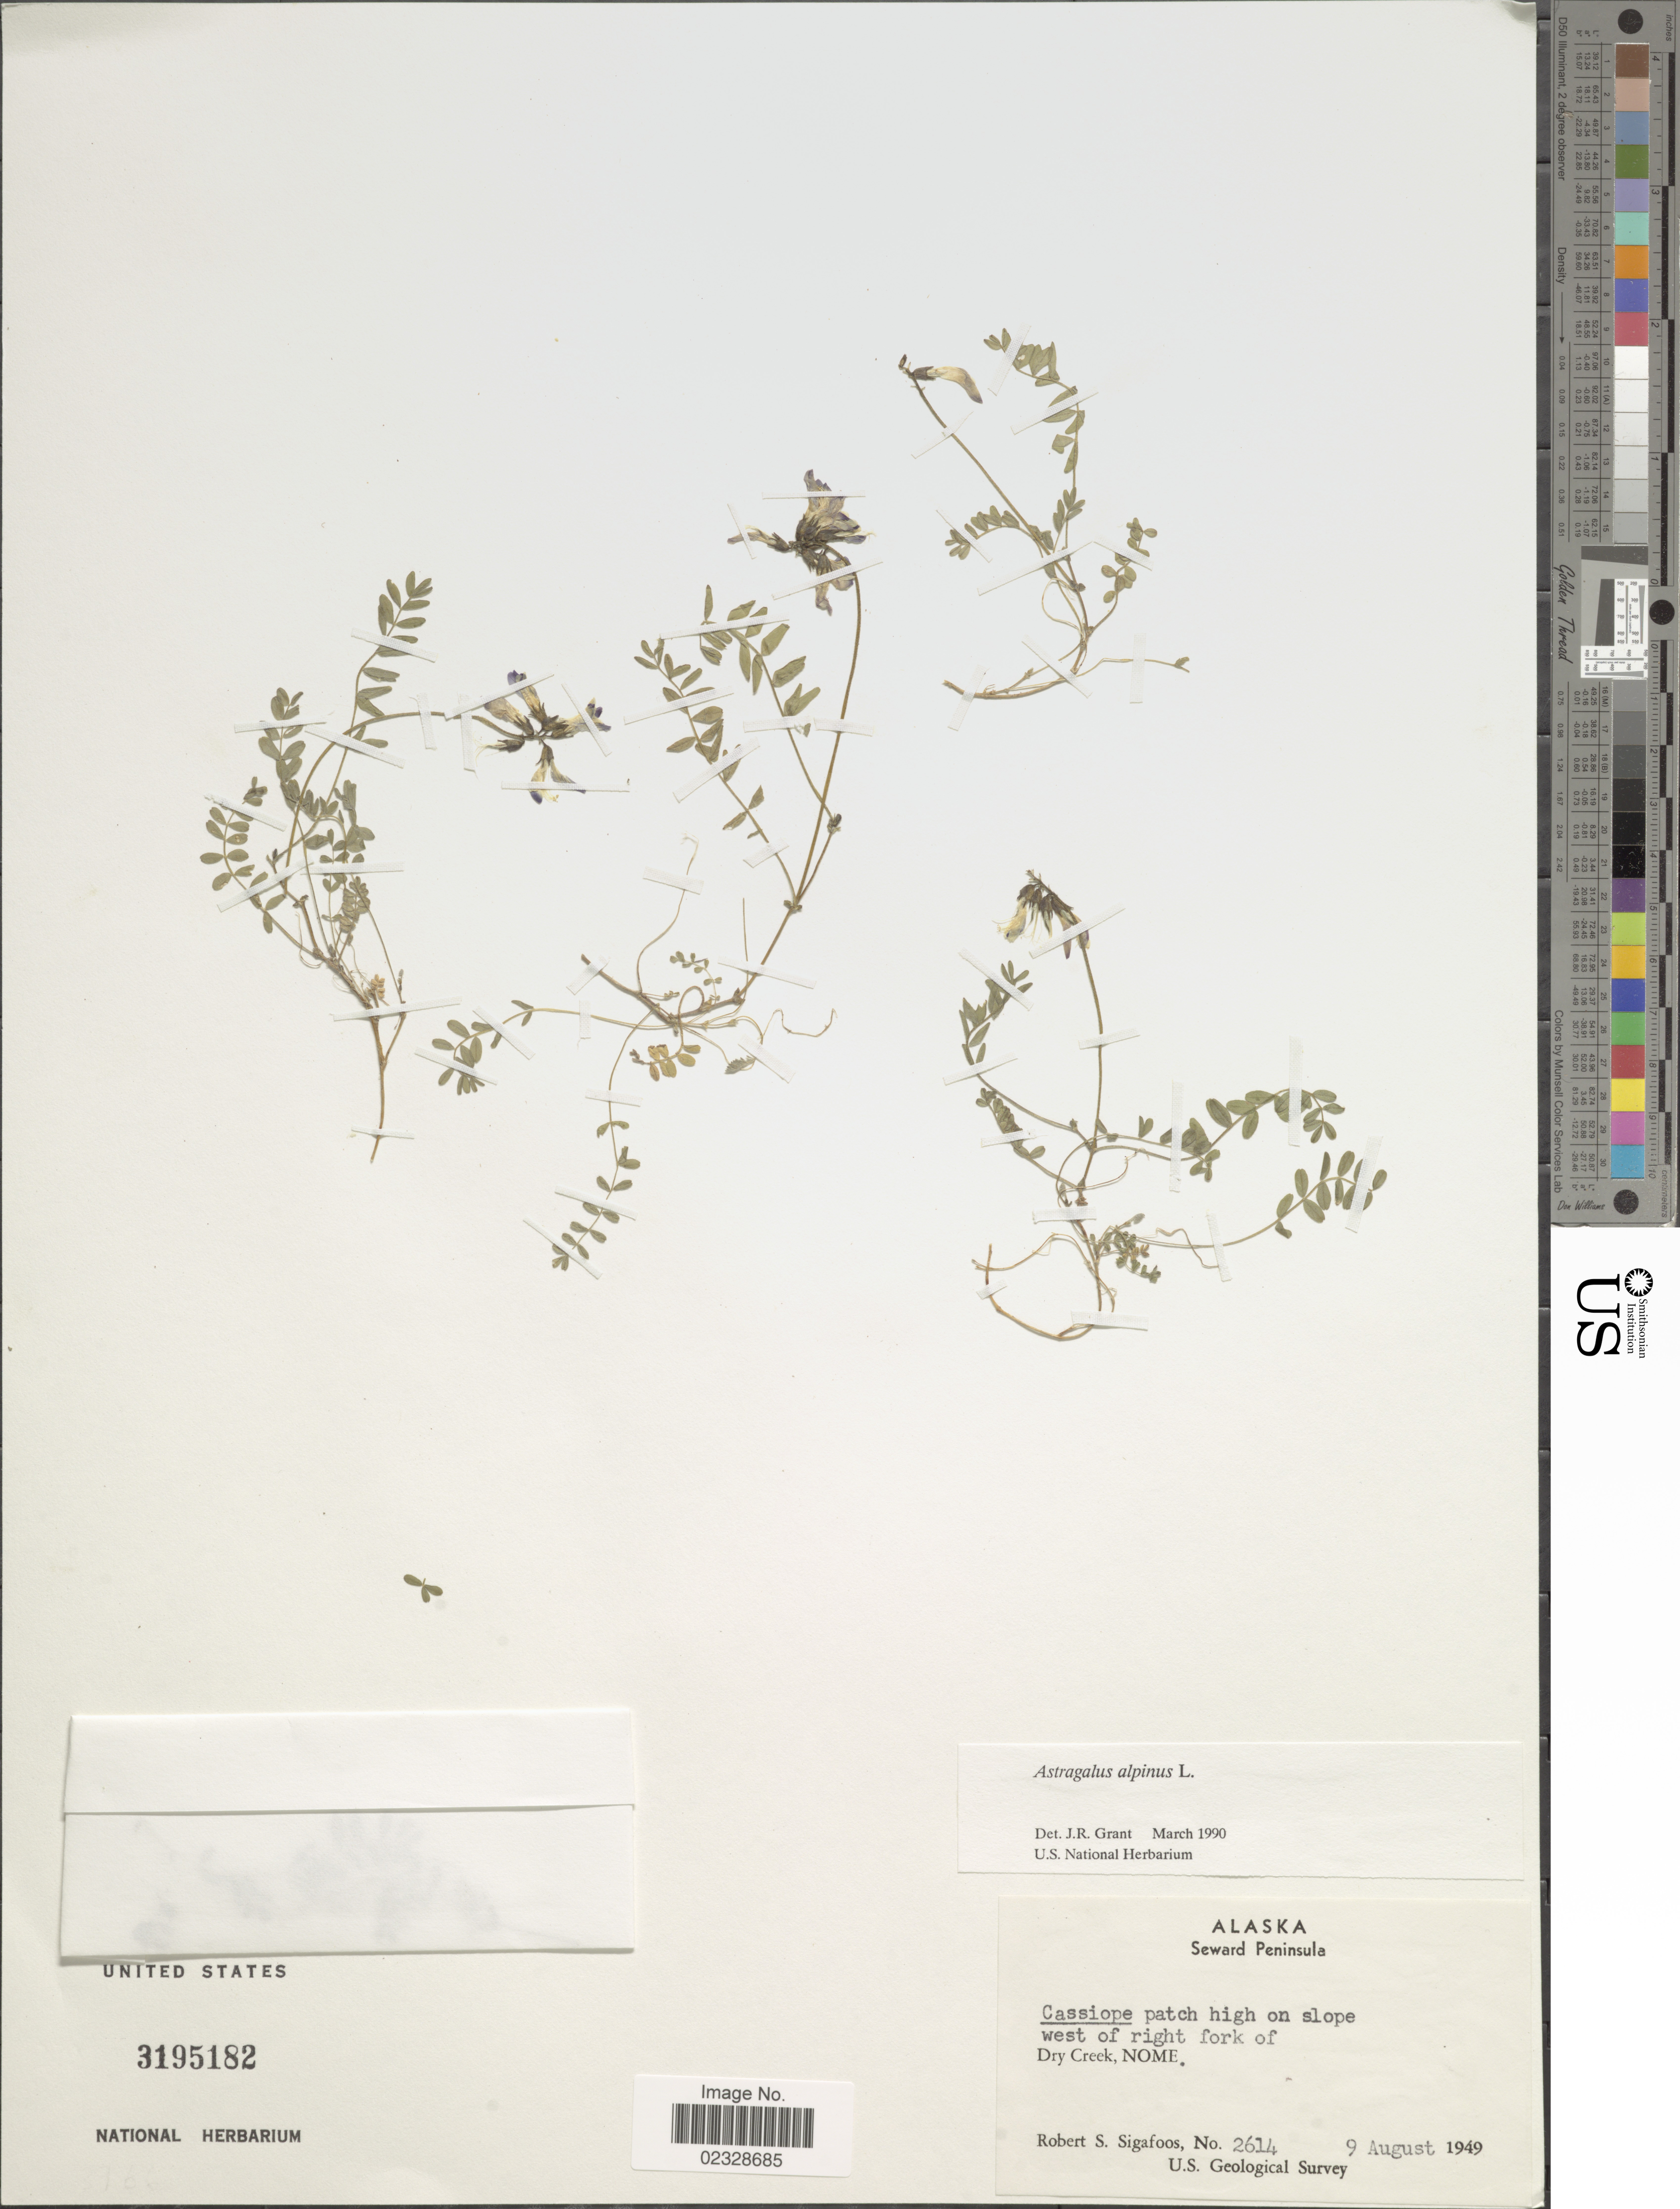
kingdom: Plantae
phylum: Tracheophyta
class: Magnoliopsida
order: Fabales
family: Fabaceae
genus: Astragalus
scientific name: Astragalus alpinus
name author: L.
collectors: R. Sigafoos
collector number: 2614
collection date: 1949-08-09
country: United States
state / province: Alaska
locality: Seward Peninsula, Dry Creek, Nome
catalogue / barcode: US 3195182